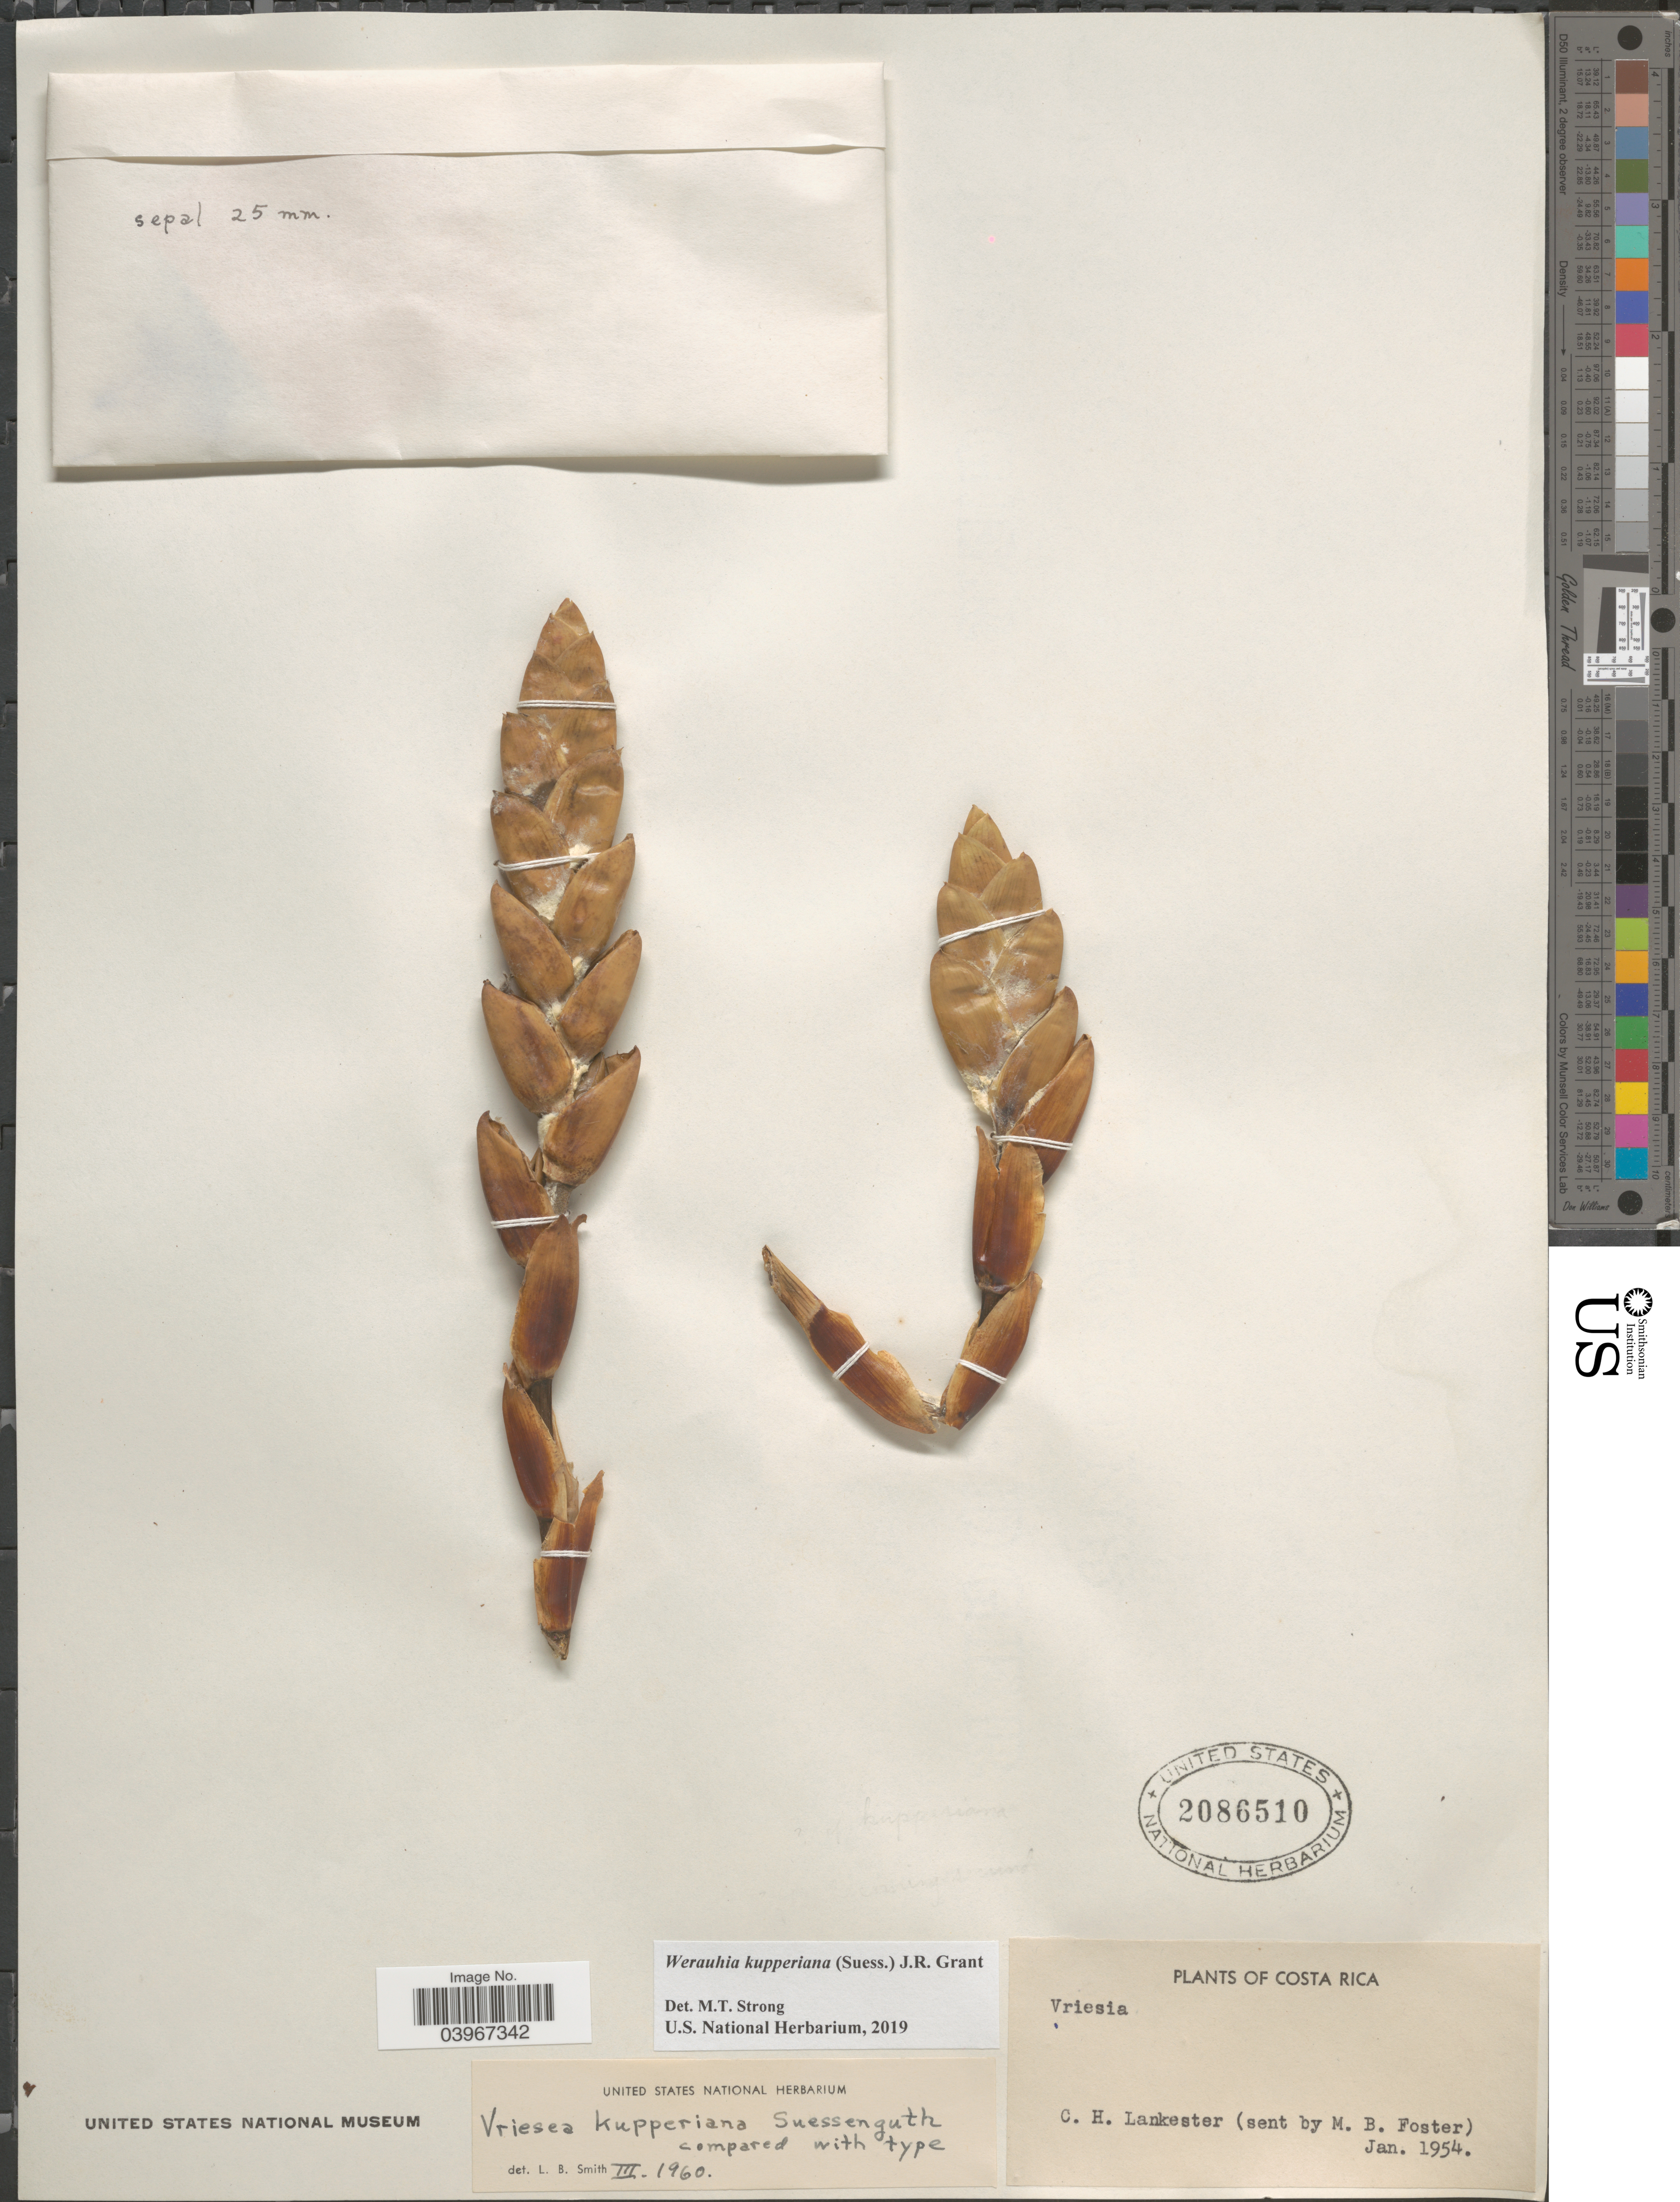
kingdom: Plantae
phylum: Tracheophyta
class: Liliopsida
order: Poales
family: Bromeliaceae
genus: Werauhia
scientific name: Werauhia kupperiana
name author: (Suess.) J.R. Grant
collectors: C. H. Lankester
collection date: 1954-01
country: Costa Rica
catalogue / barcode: US 2086510